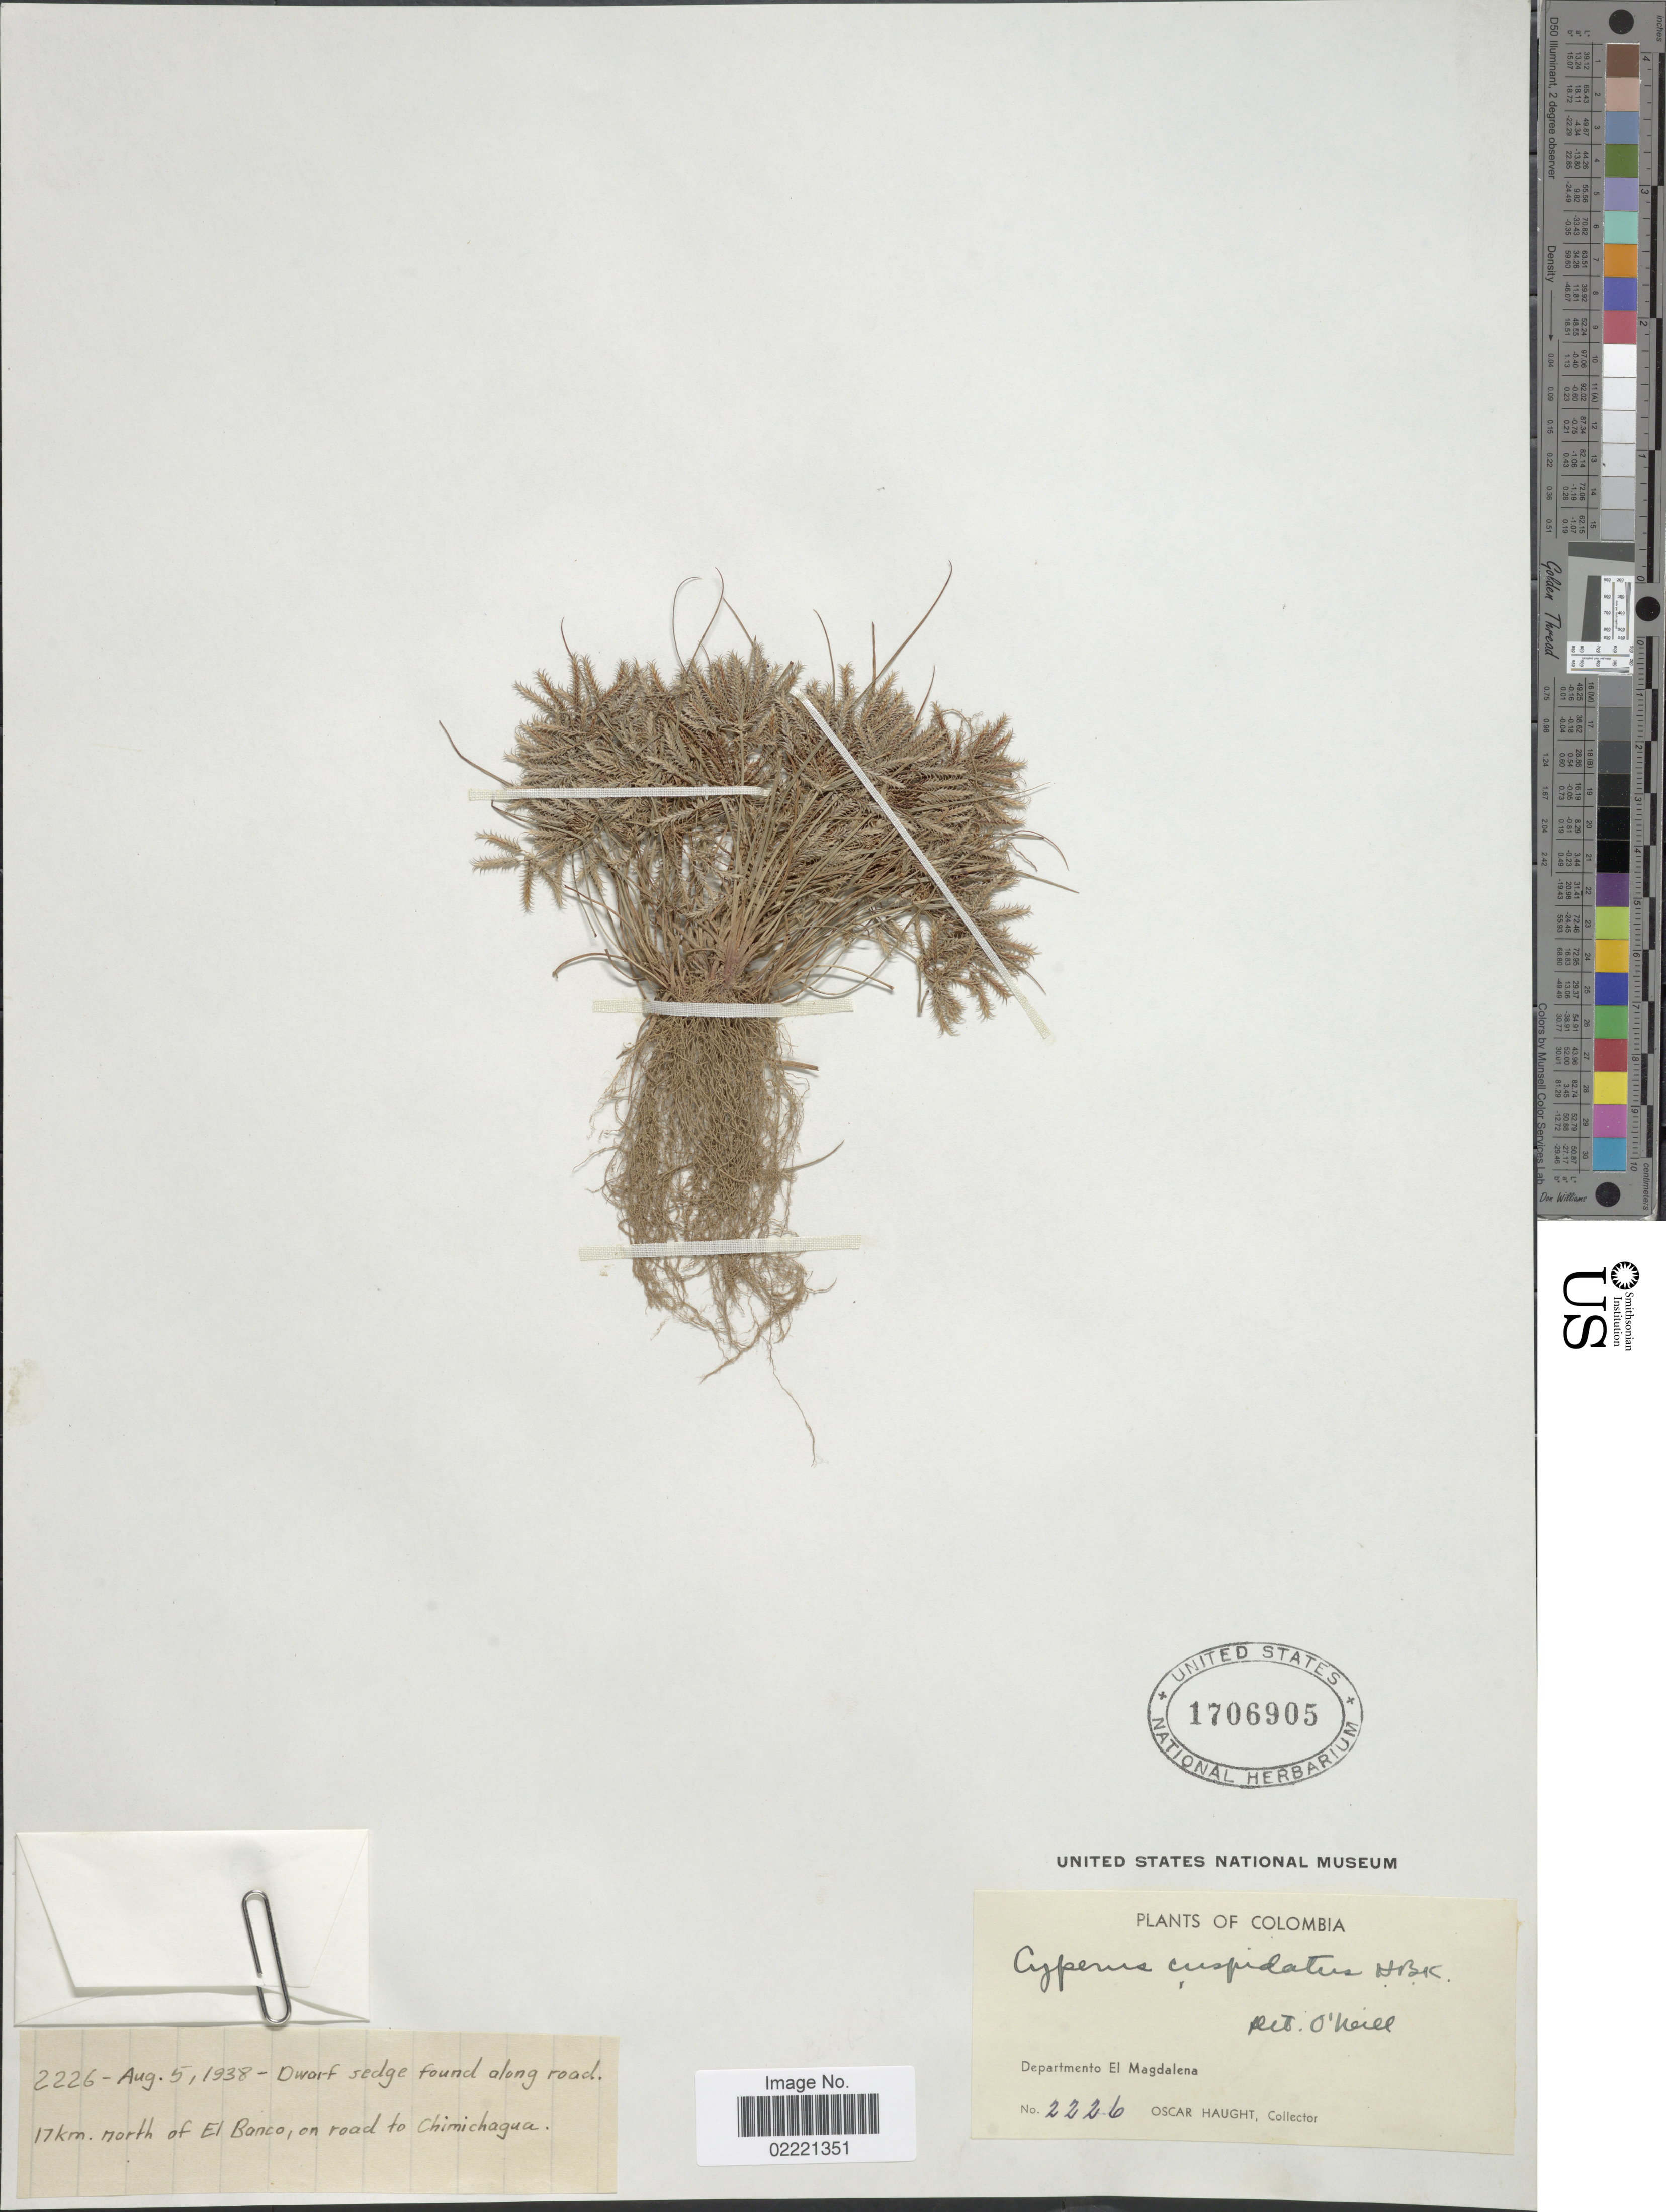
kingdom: Plantae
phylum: Tracheophyta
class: Liliopsida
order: Poales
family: Cyperaceae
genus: Cyperus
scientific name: Cyperus cuspidatus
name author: Kunth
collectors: O. Haught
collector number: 226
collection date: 1938-08-05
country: Colombia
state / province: Magdalena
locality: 17 km. north of El Banco, on road to Chimichagua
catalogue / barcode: US 1706905